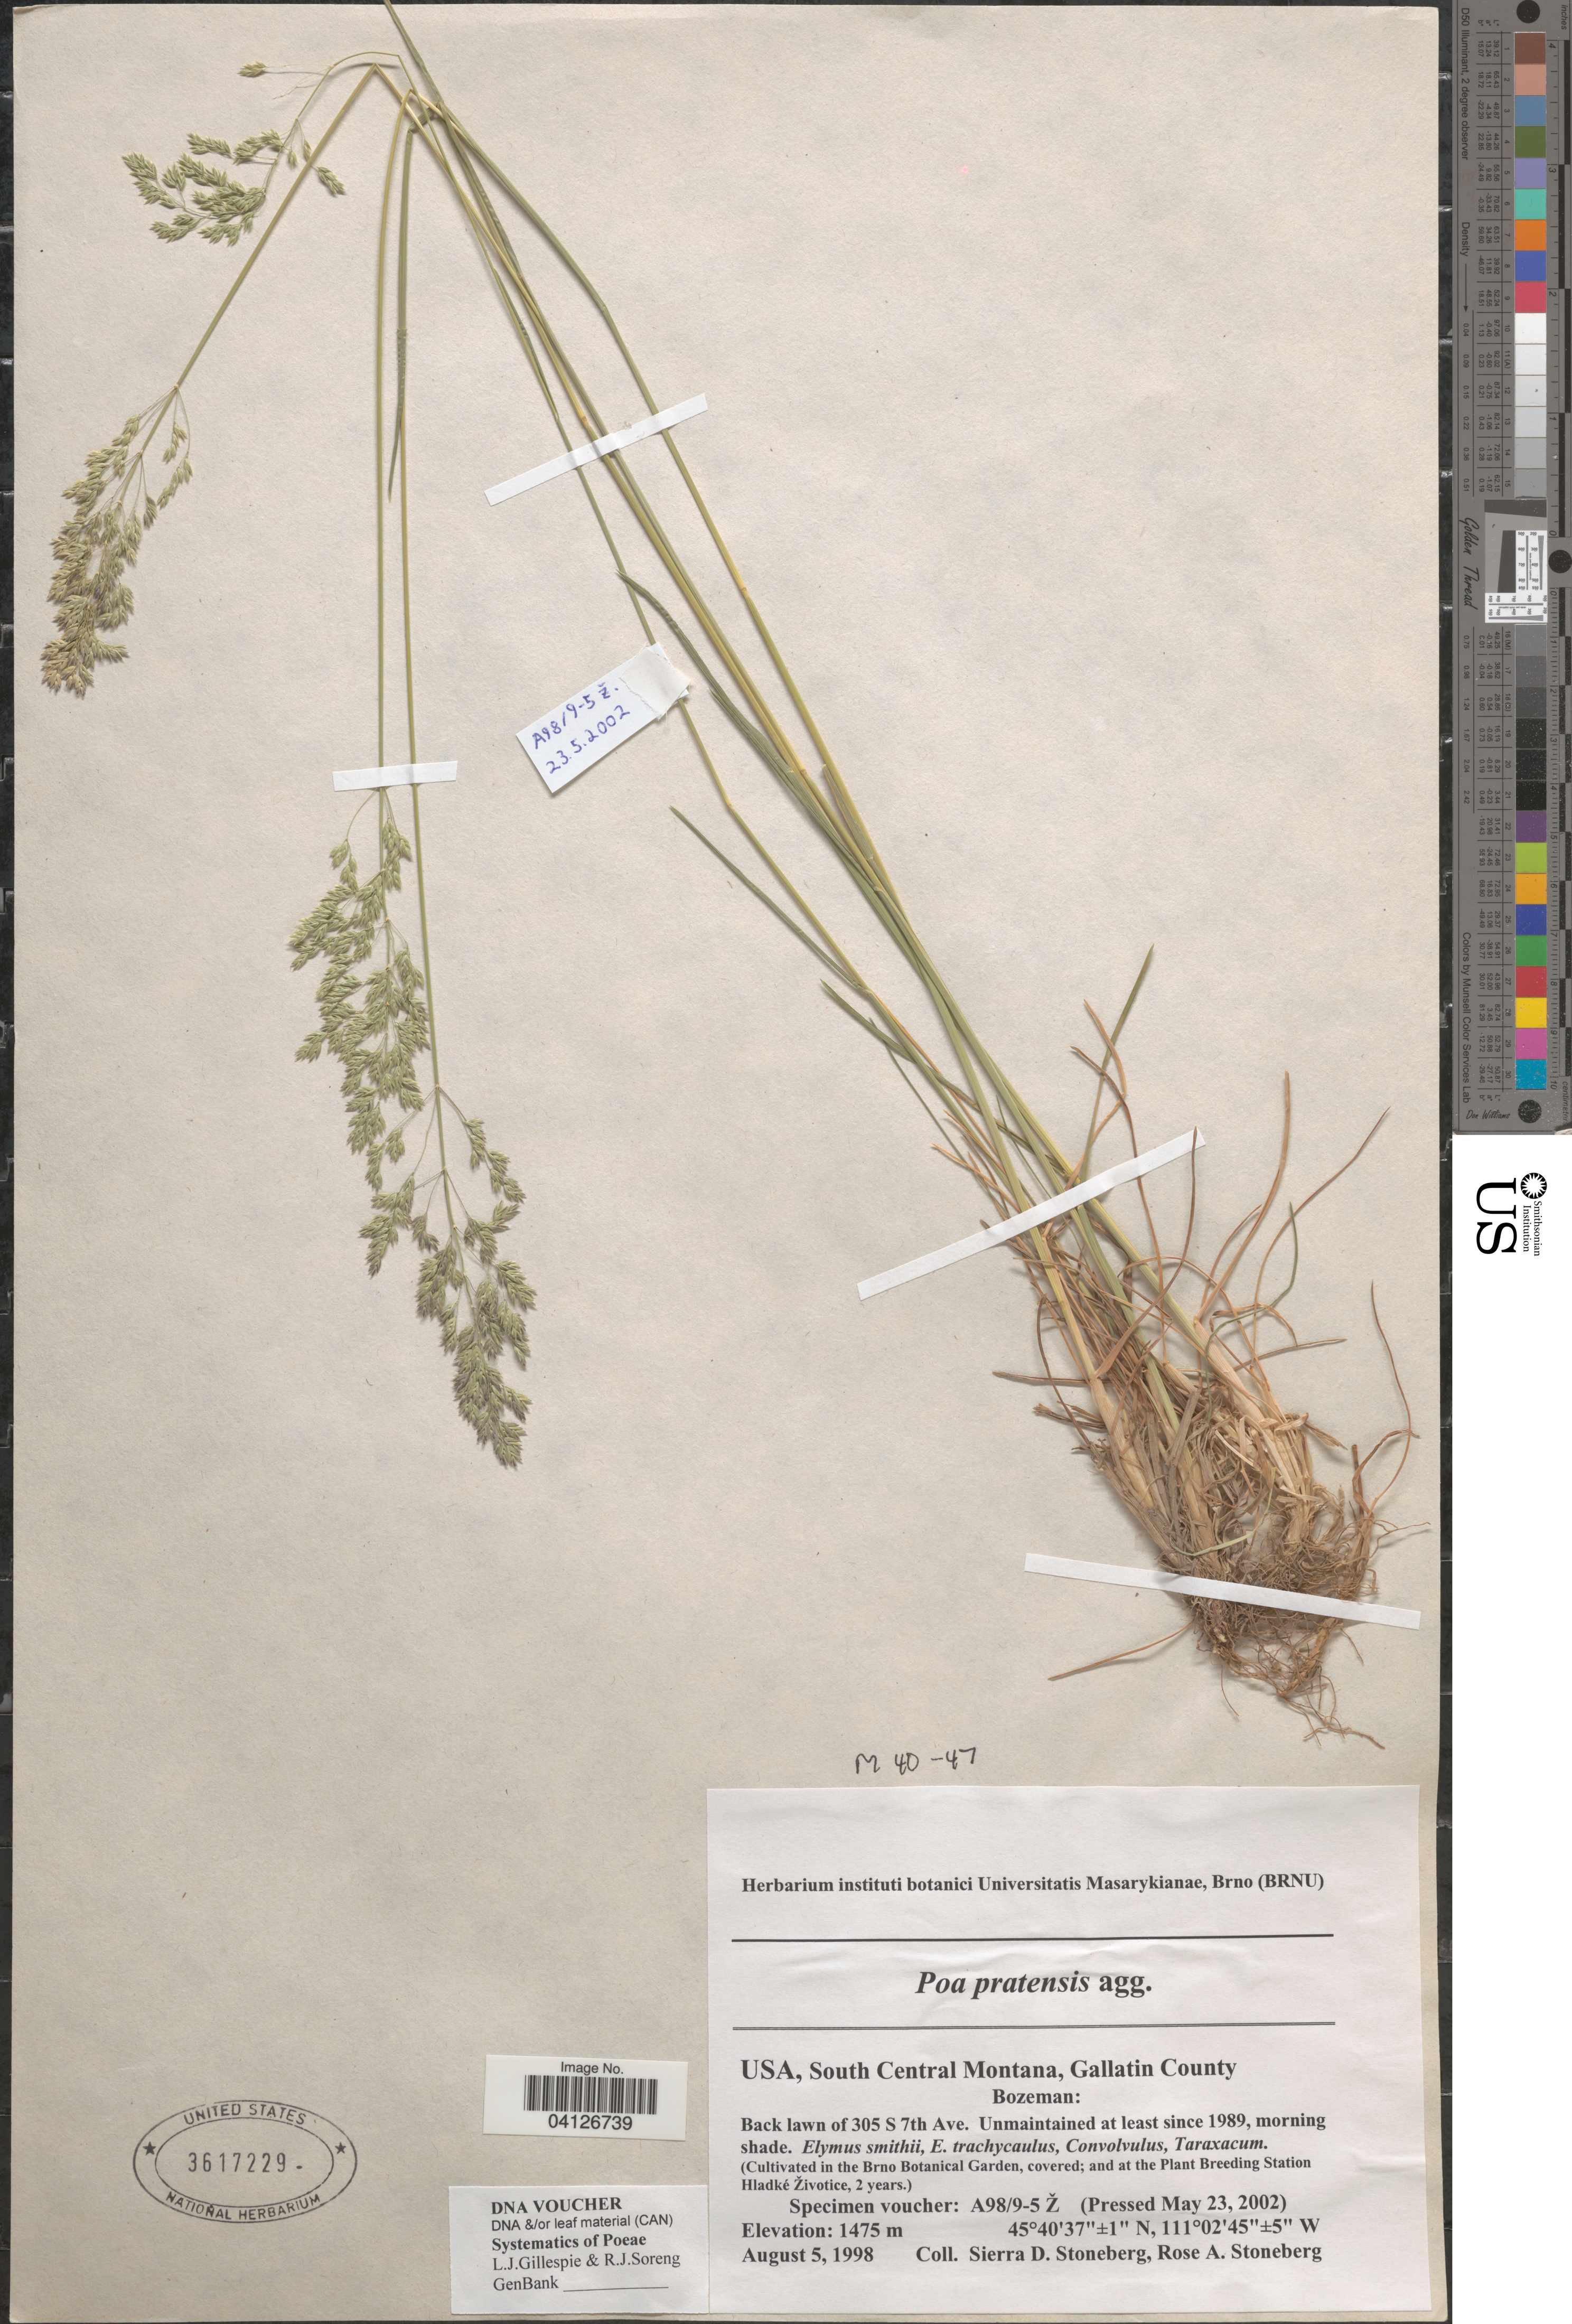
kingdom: Plantae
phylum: Tracheophyta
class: Liliopsida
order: Poales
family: Poaceae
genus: Poa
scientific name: Poa pratensis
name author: L.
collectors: Ex herb. instituti botanici Universitatis Masarykianae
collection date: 2002-05-23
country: Czechia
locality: (Cultivated in the Brno Botanical Garden, covered; and at the Plant Breeding Station Hladké Životice, 2 years.).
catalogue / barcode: US 3617229